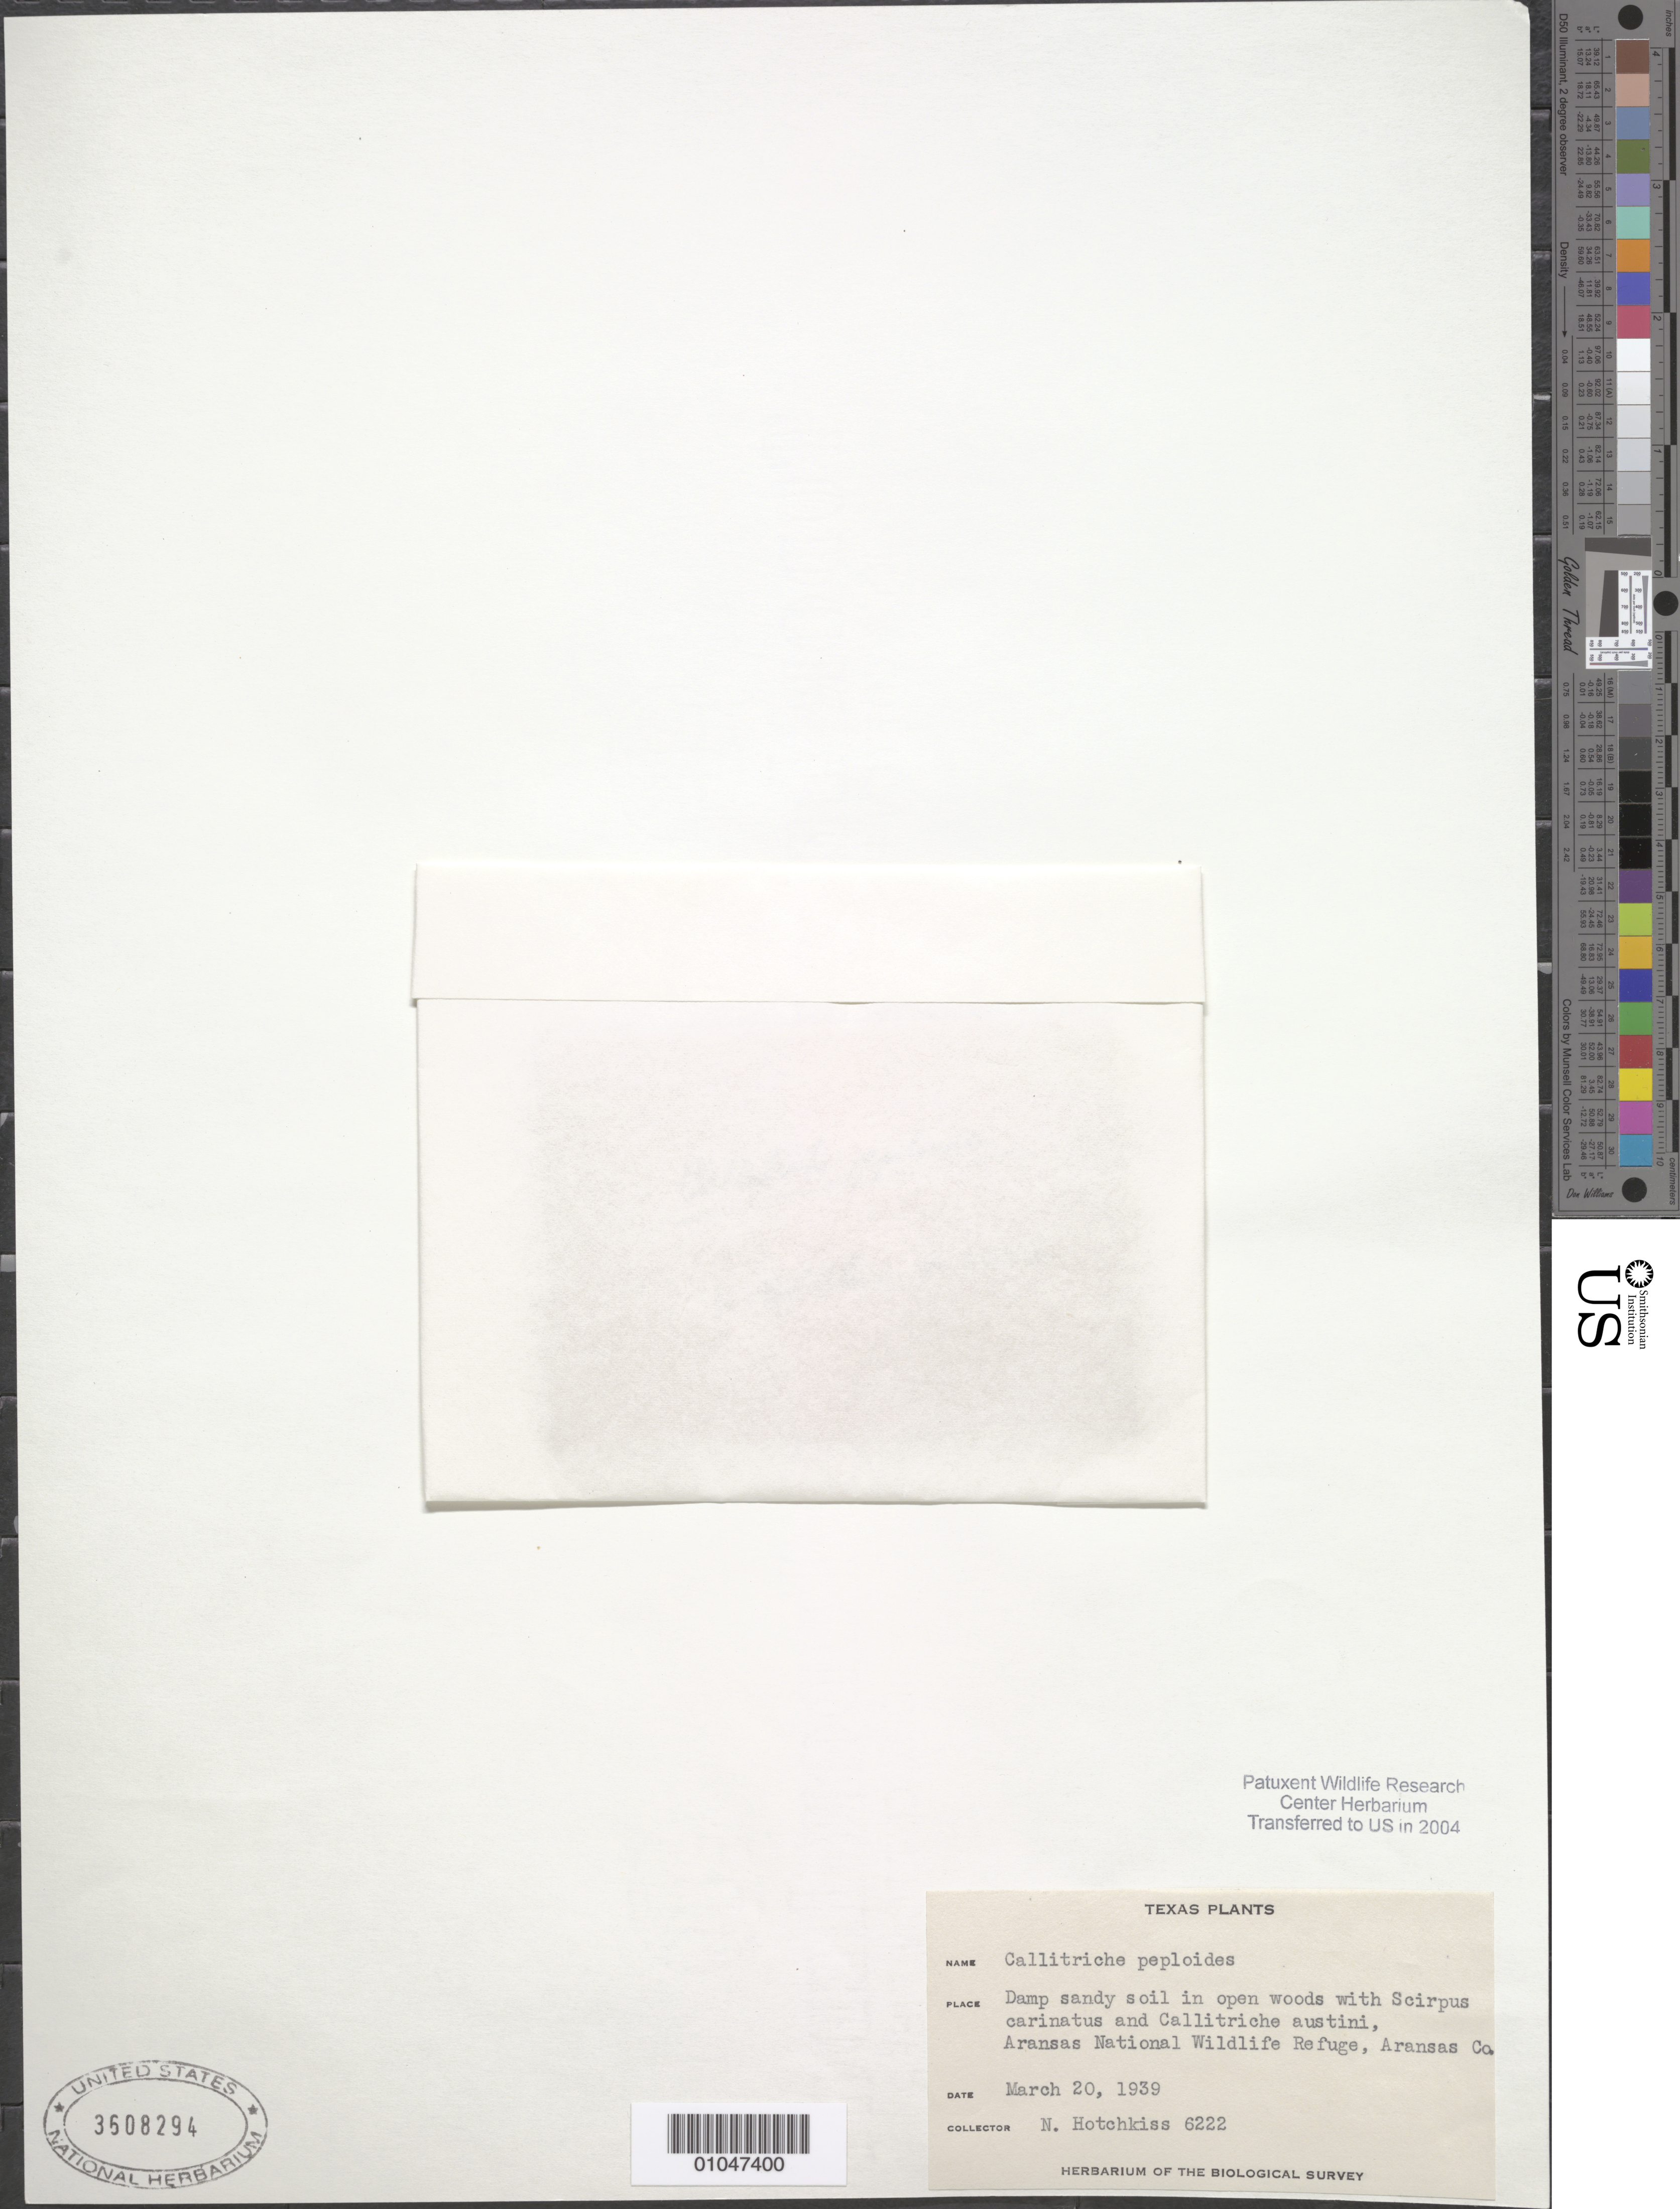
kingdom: Plantae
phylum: Tracheophyta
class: Magnoliopsida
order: Lamiales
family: Plantaginaceae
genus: Callitriche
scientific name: Callitriche peploides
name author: Nutt.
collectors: N. Hotchkiss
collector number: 6222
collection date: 1939-03-20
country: United States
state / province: Texas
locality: Aransas National Wildlife Refuge, Aransas County.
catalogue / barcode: US 3608294